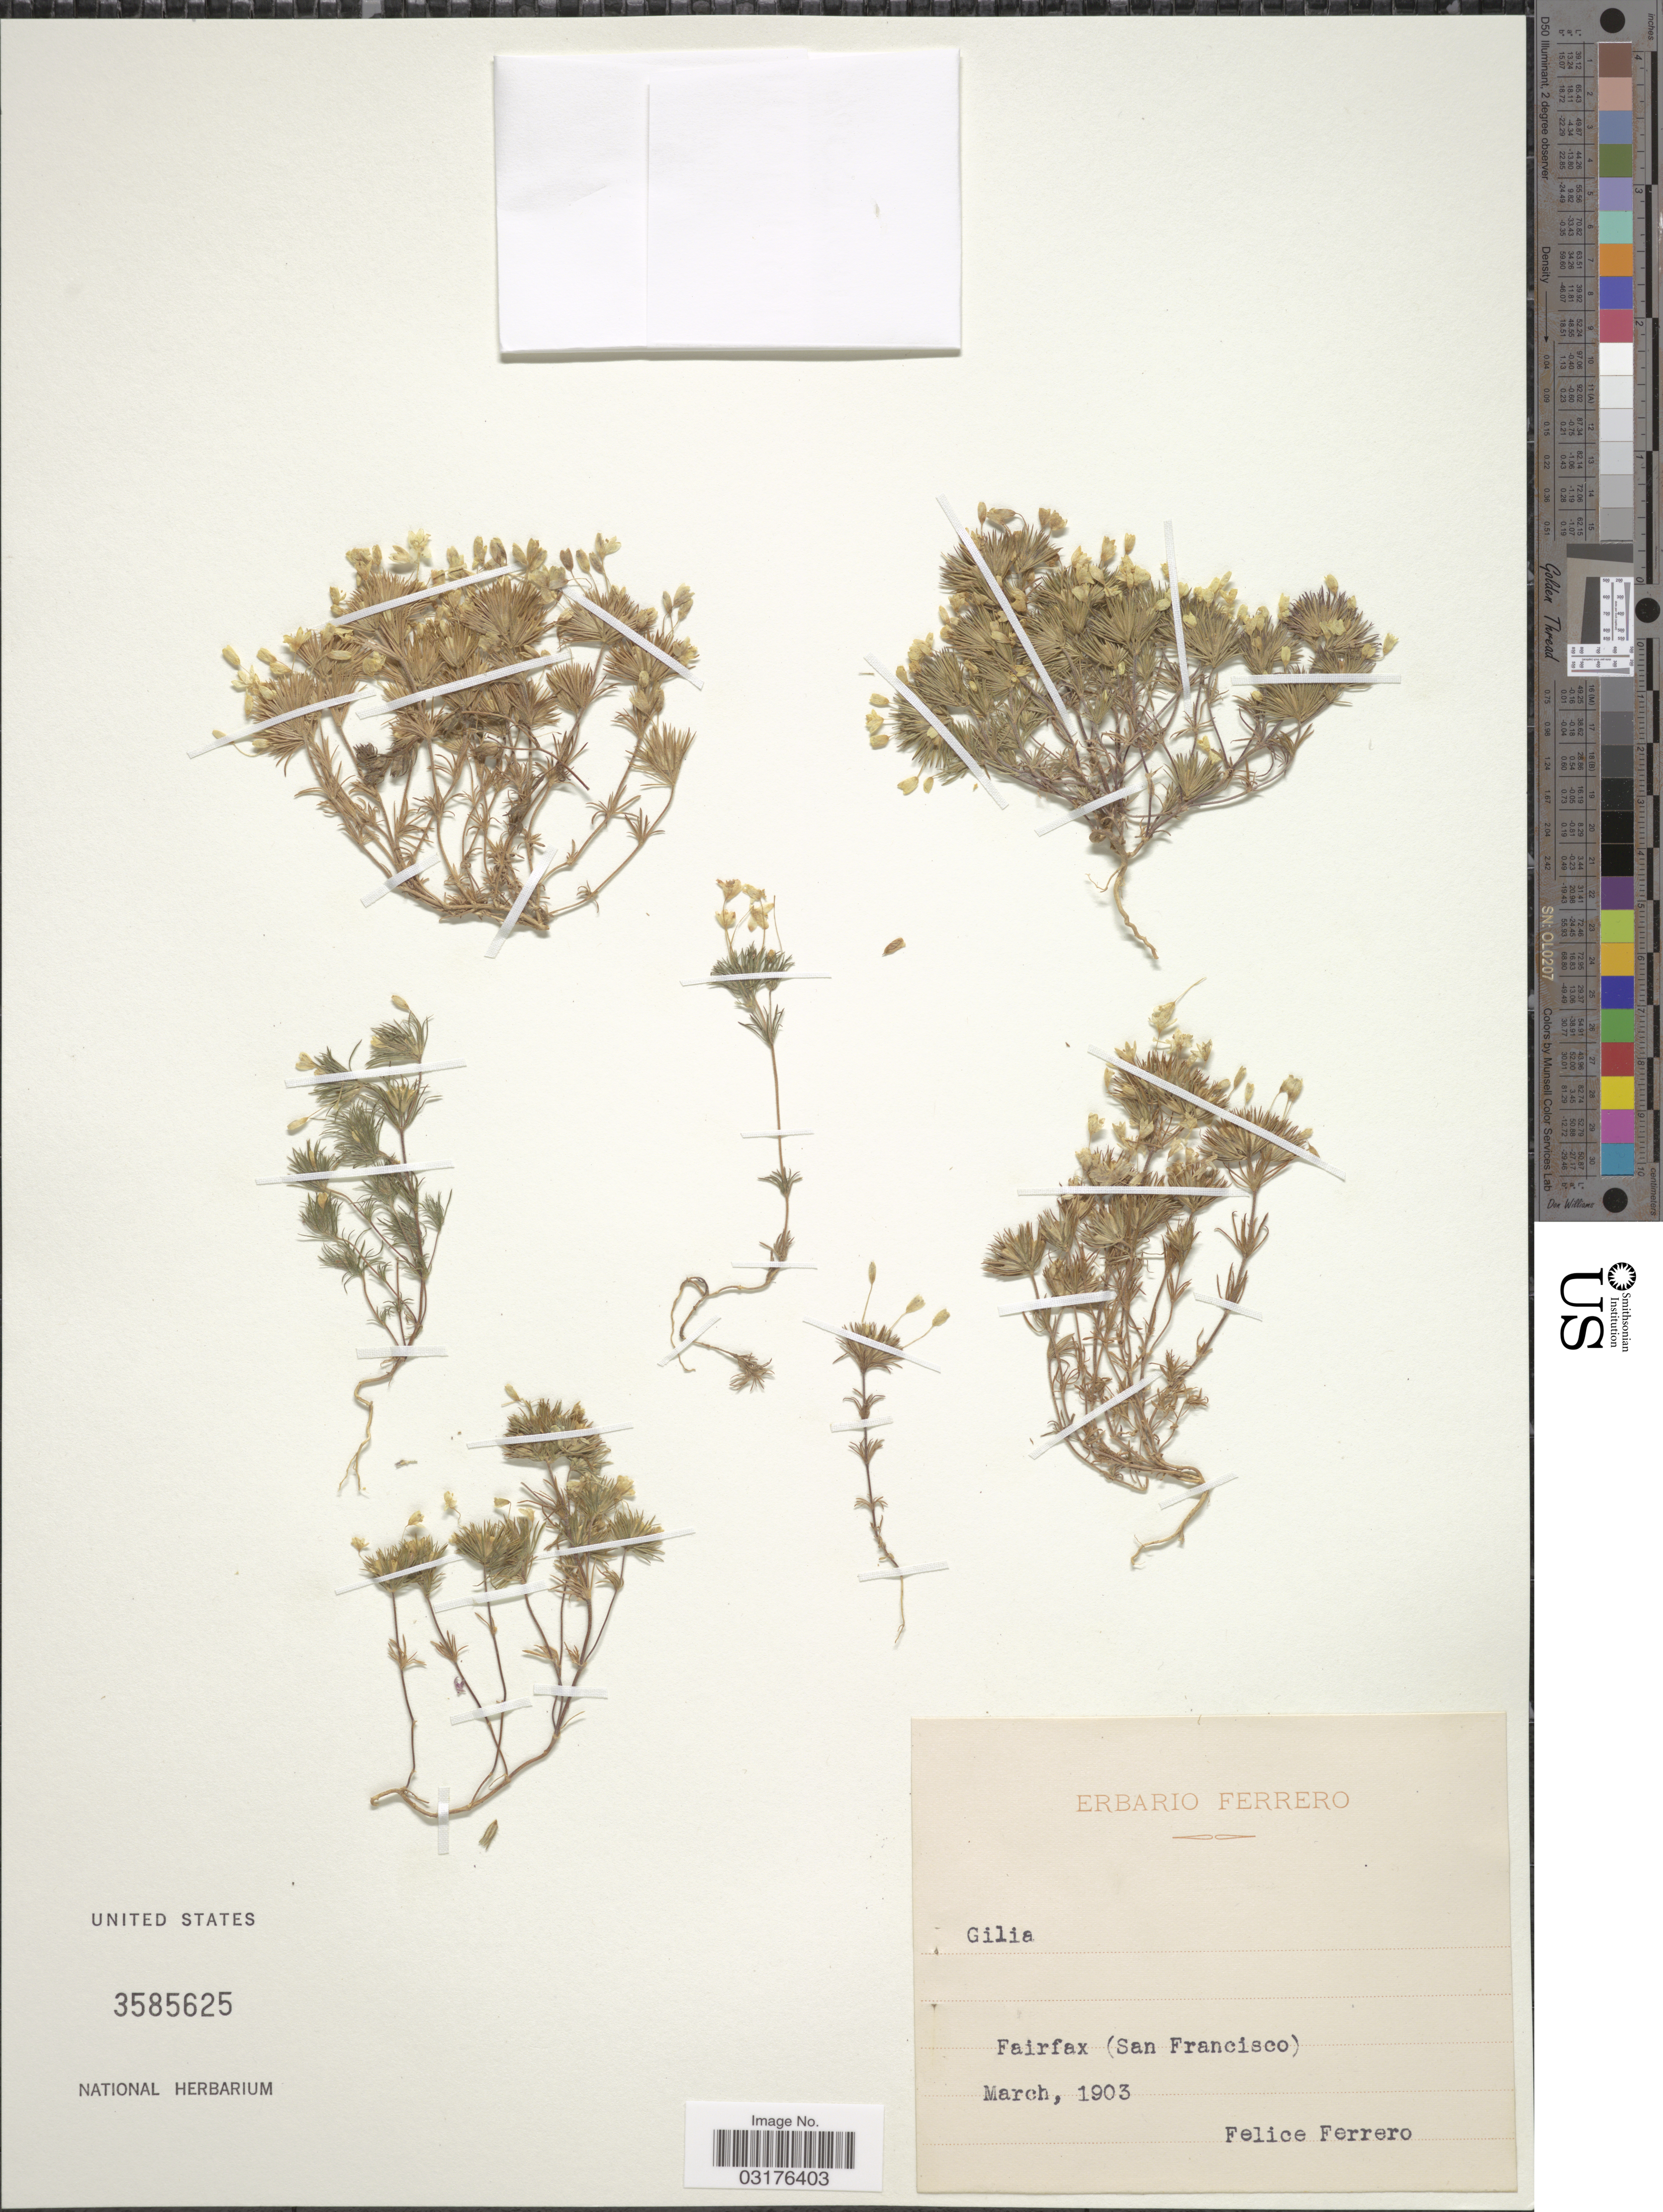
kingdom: Plantae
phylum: Tracheophyta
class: Magnoliopsida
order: Ericales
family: Polemoniaceae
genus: Gilia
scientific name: Gilia sp.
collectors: F. Ferrero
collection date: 1903-03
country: United States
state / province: California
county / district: San Francisco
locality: Fairfax (San Francisco).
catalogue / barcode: US 3585625